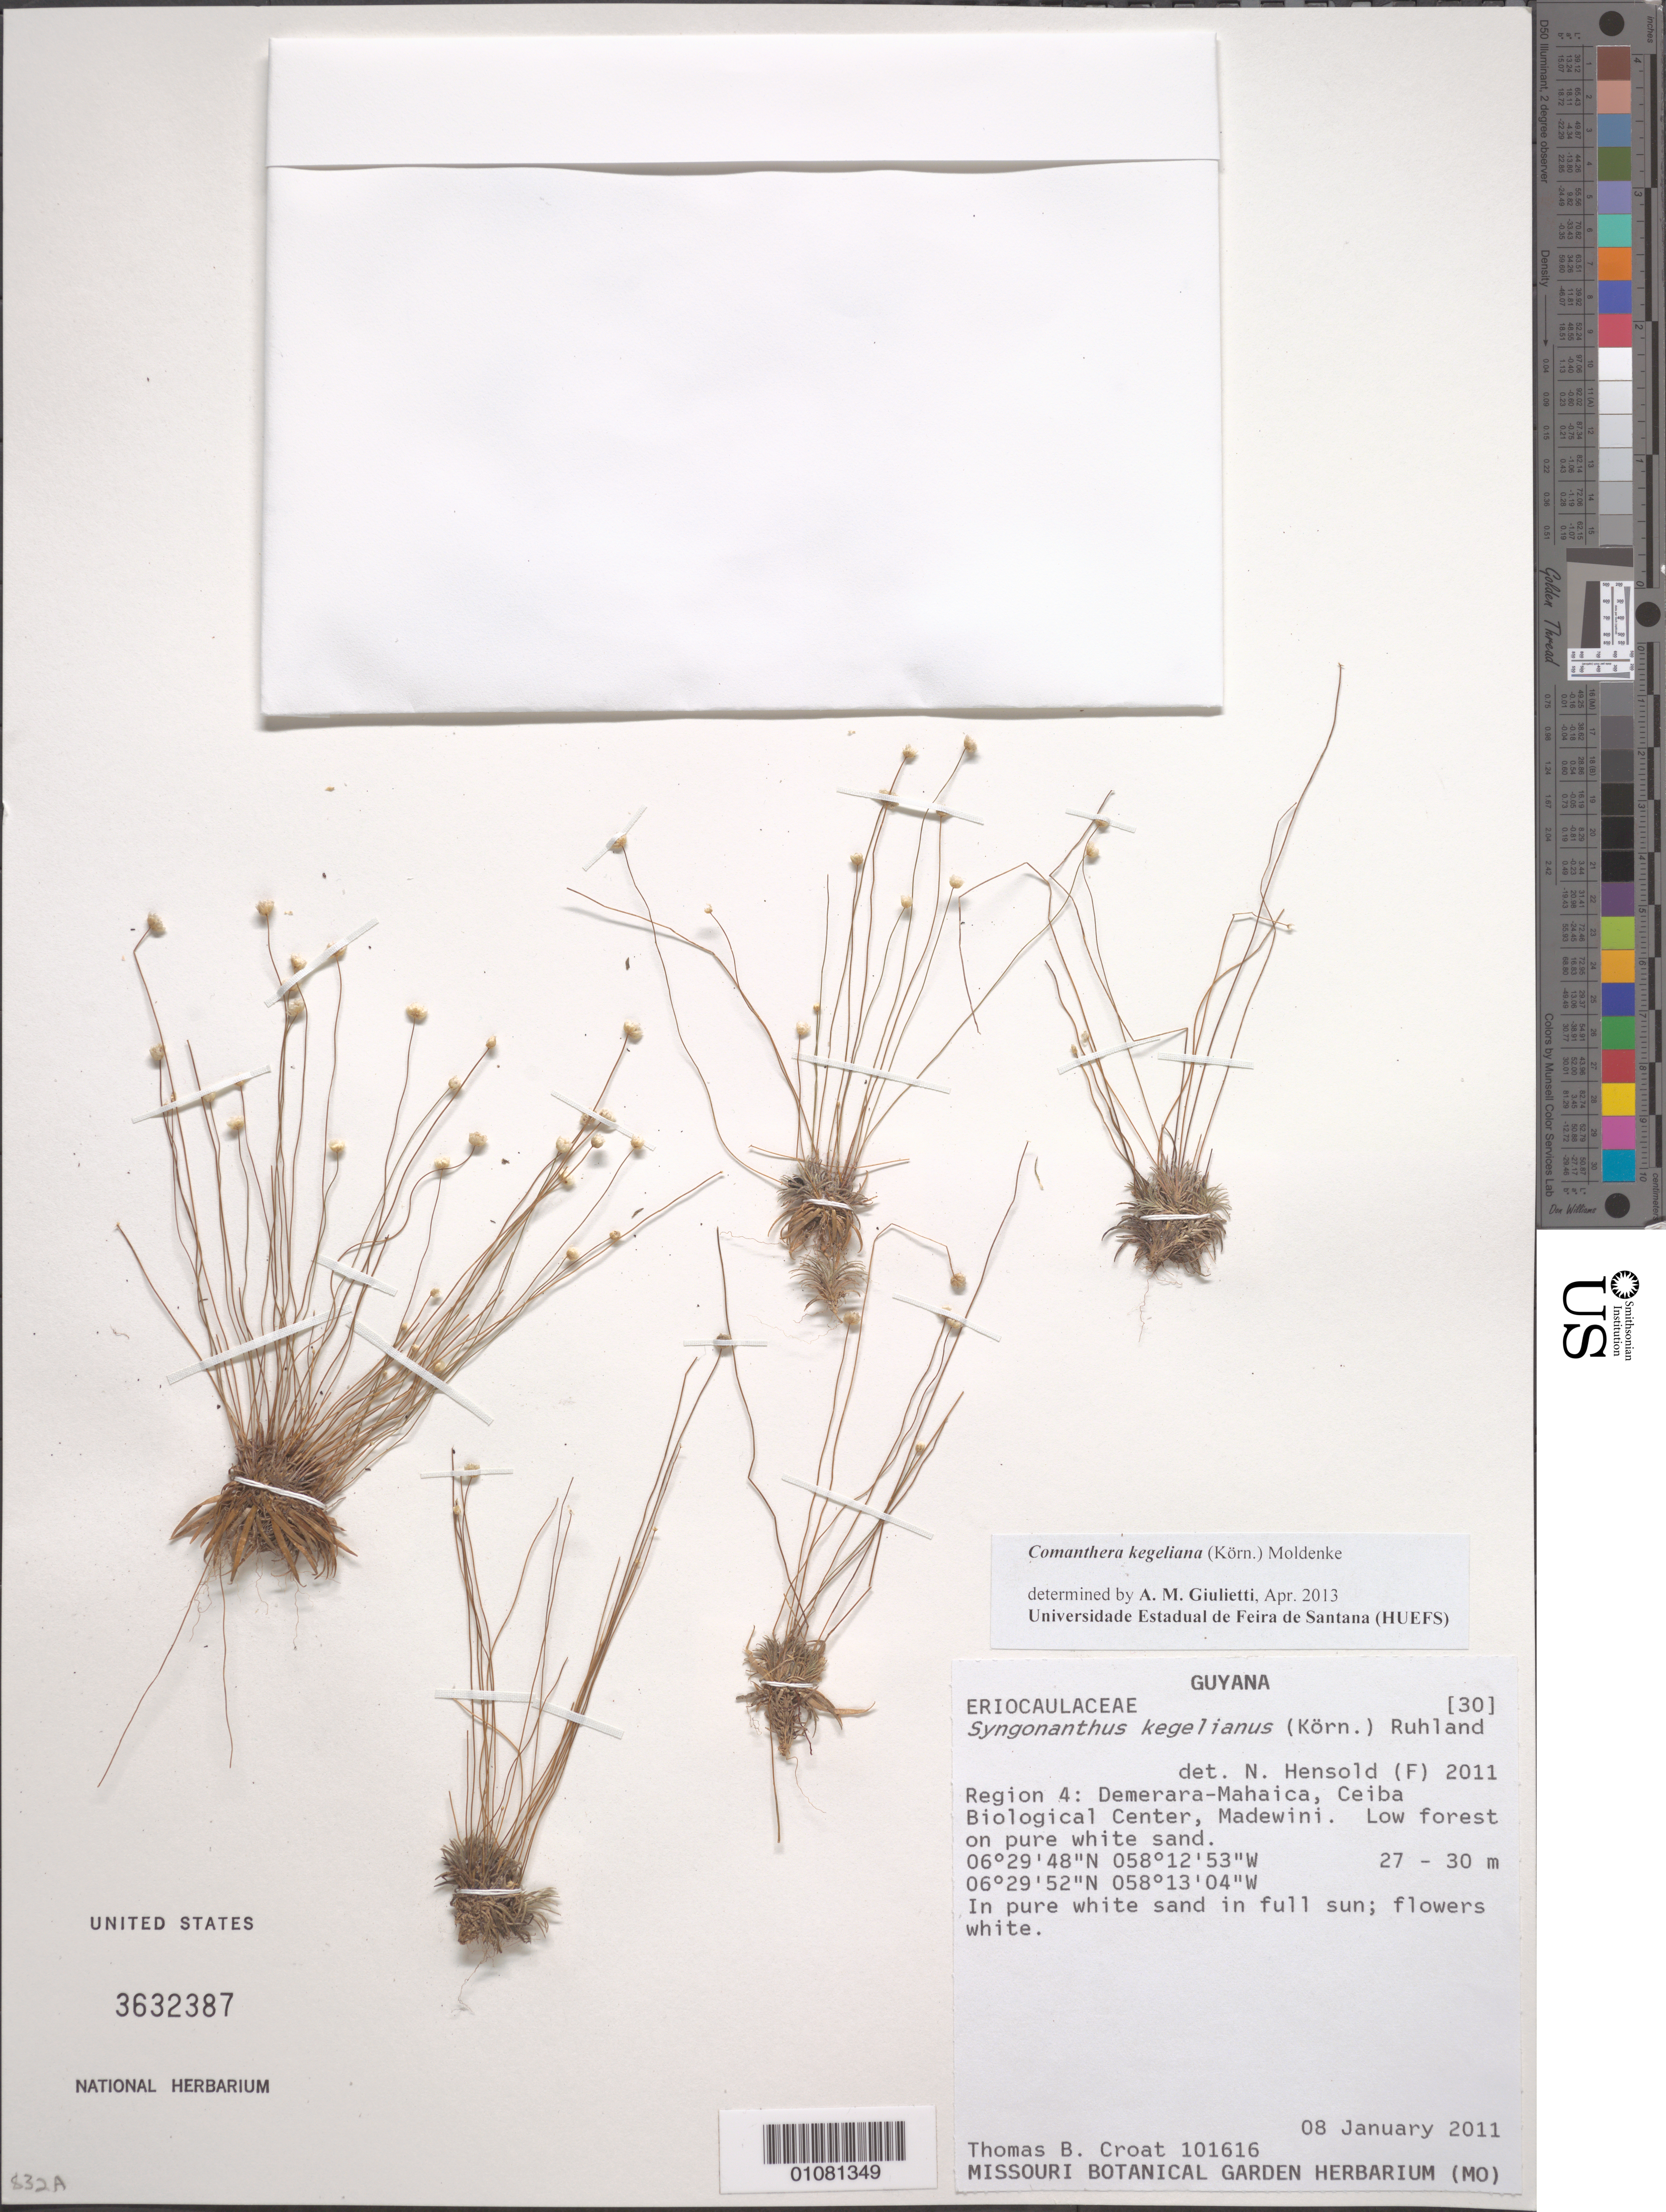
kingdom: Plantae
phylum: Tracheophyta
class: Liliopsida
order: Poales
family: Eriocaulaceae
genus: Comanthera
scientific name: Comanthera kegeliana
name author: (Körn.) Moldenke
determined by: Giulietti, Ana M.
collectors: T. B. Croat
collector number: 101616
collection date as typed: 8-Jan-11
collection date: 1911-01-08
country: Guyana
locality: Region 4: Demerara-Mahaica, Ceiba Biological Center, Madewini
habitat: Pure white sand in full sun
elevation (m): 27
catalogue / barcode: US 3632387